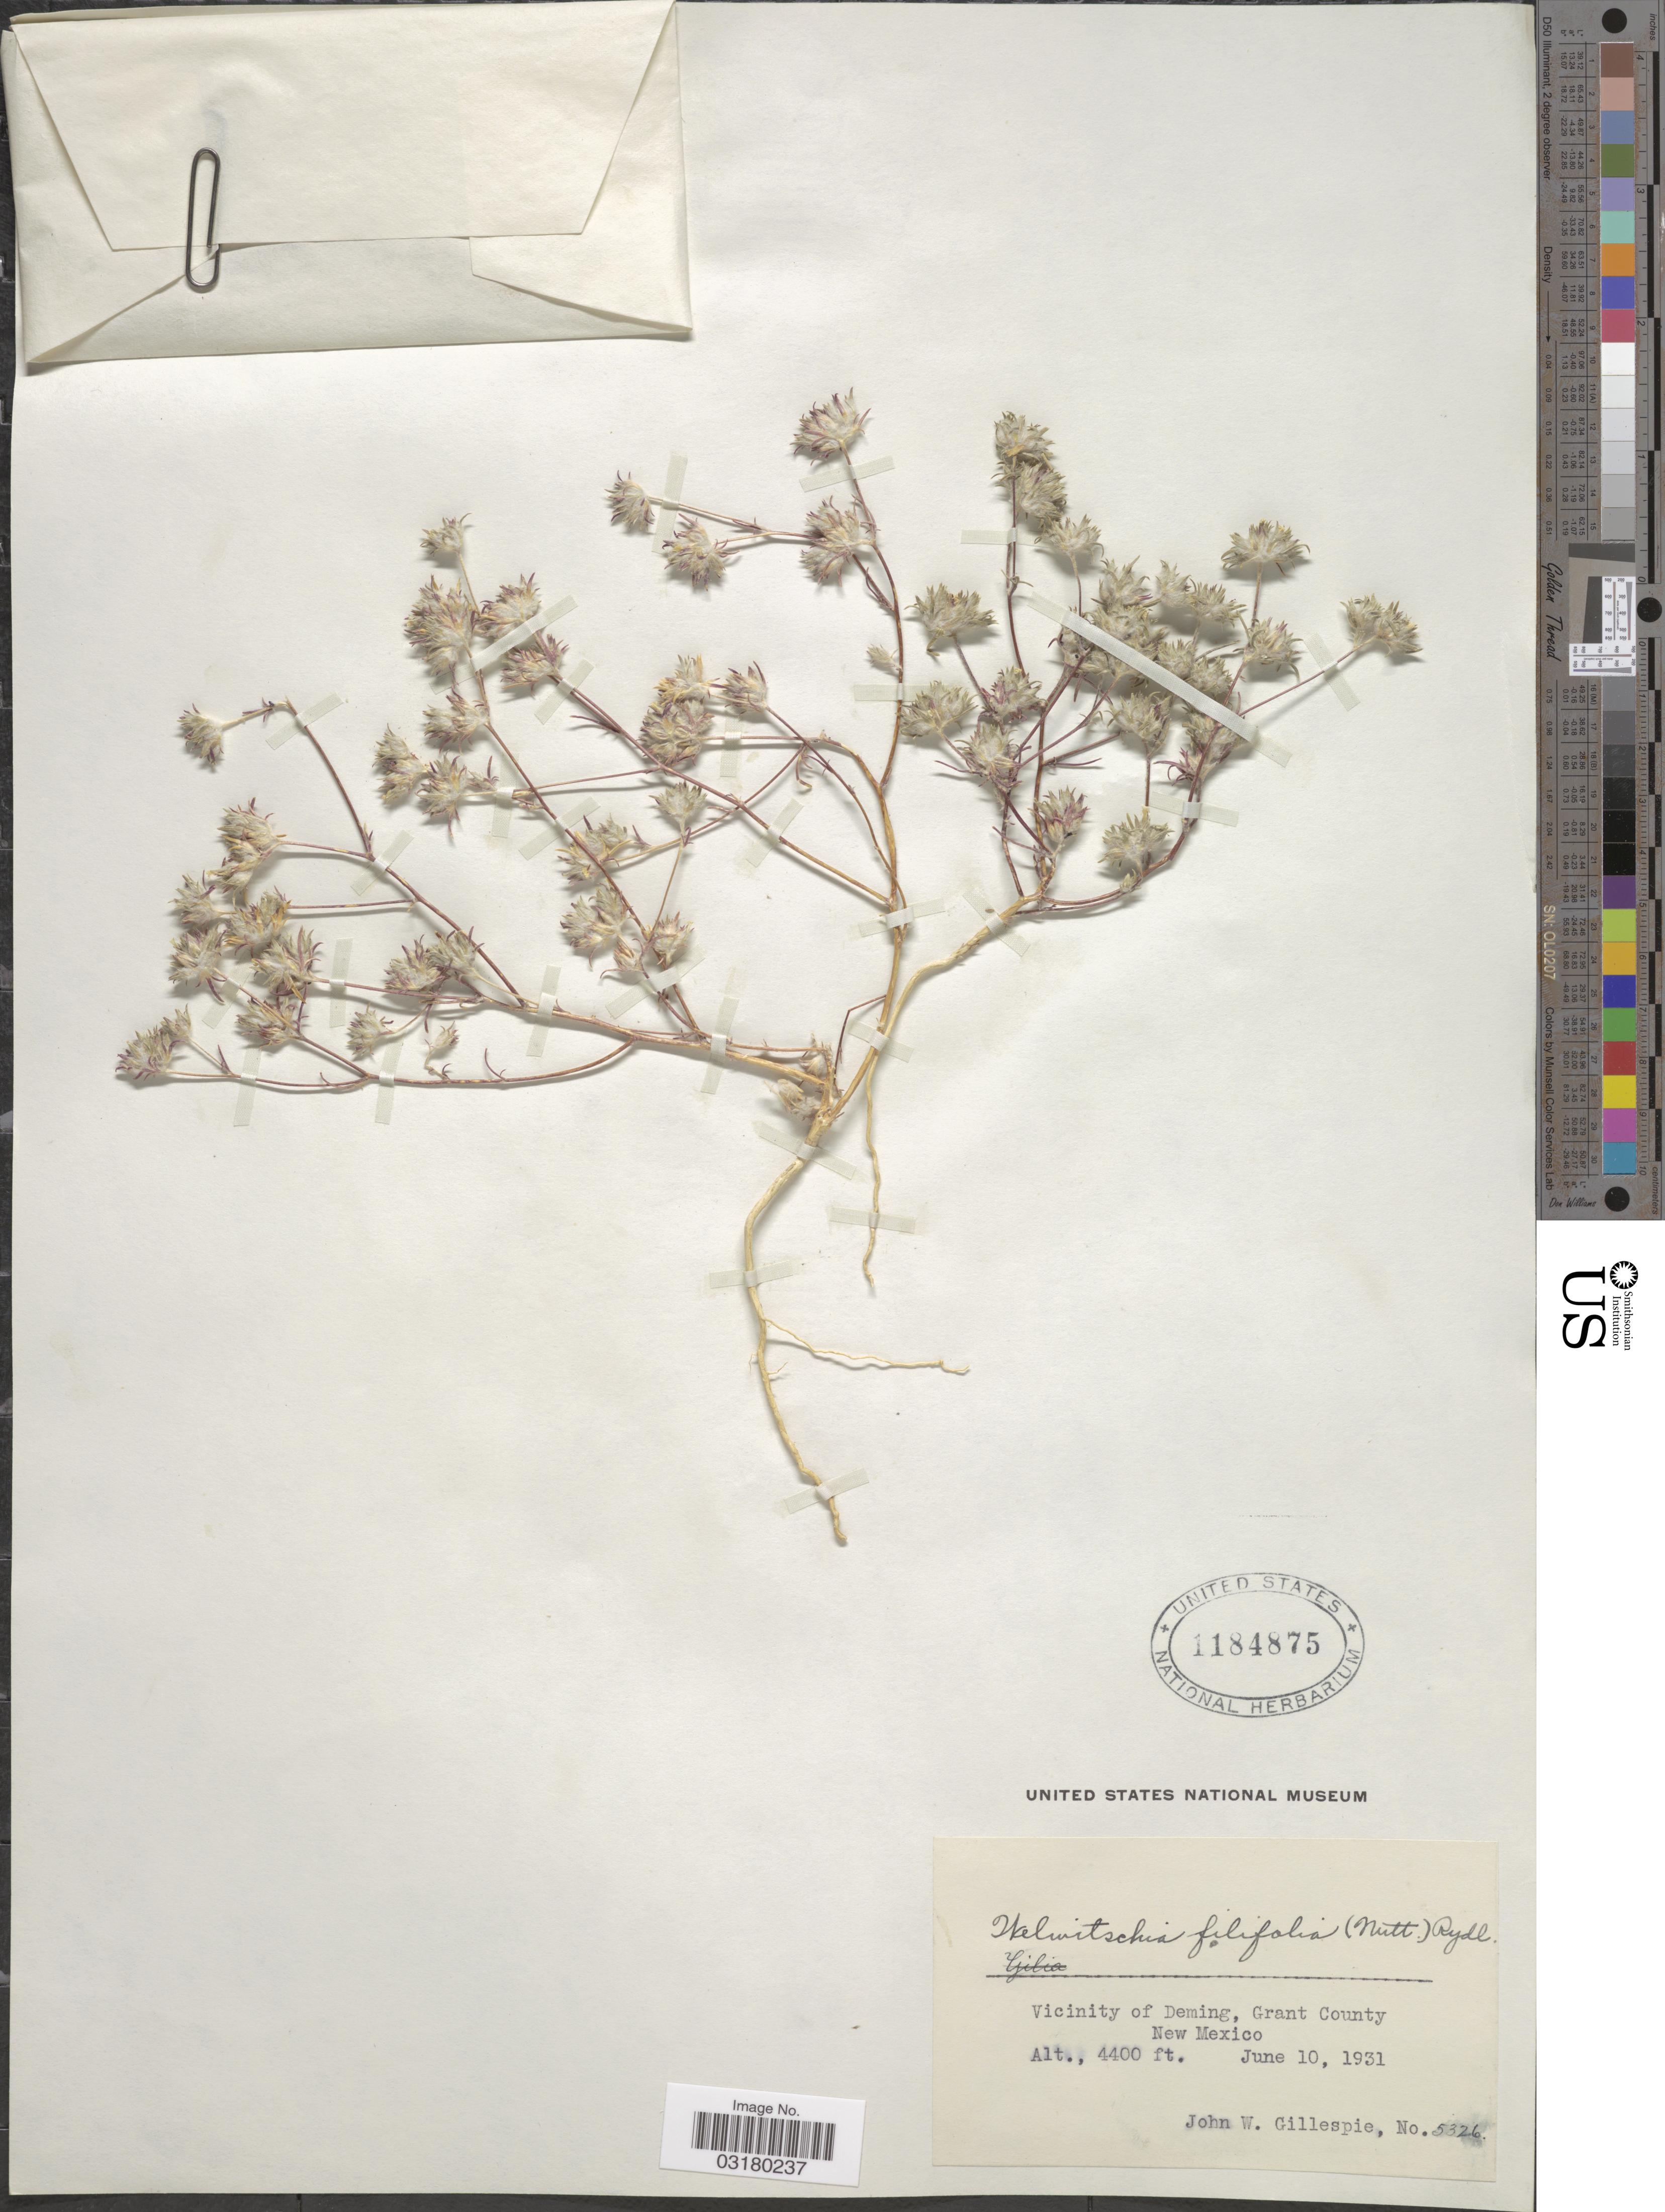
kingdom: Plantae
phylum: Tracheophyta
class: Magnoliopsida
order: Ericales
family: Polemoniaceae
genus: Eriastrum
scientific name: Eriastrum filifolium (Nutt.) Wooton & Standl.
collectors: J. W. Gillespie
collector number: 5326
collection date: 1931-06-10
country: United States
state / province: New Mexico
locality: Vicinity of Deming, Grant County.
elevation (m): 1341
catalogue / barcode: US 1184875